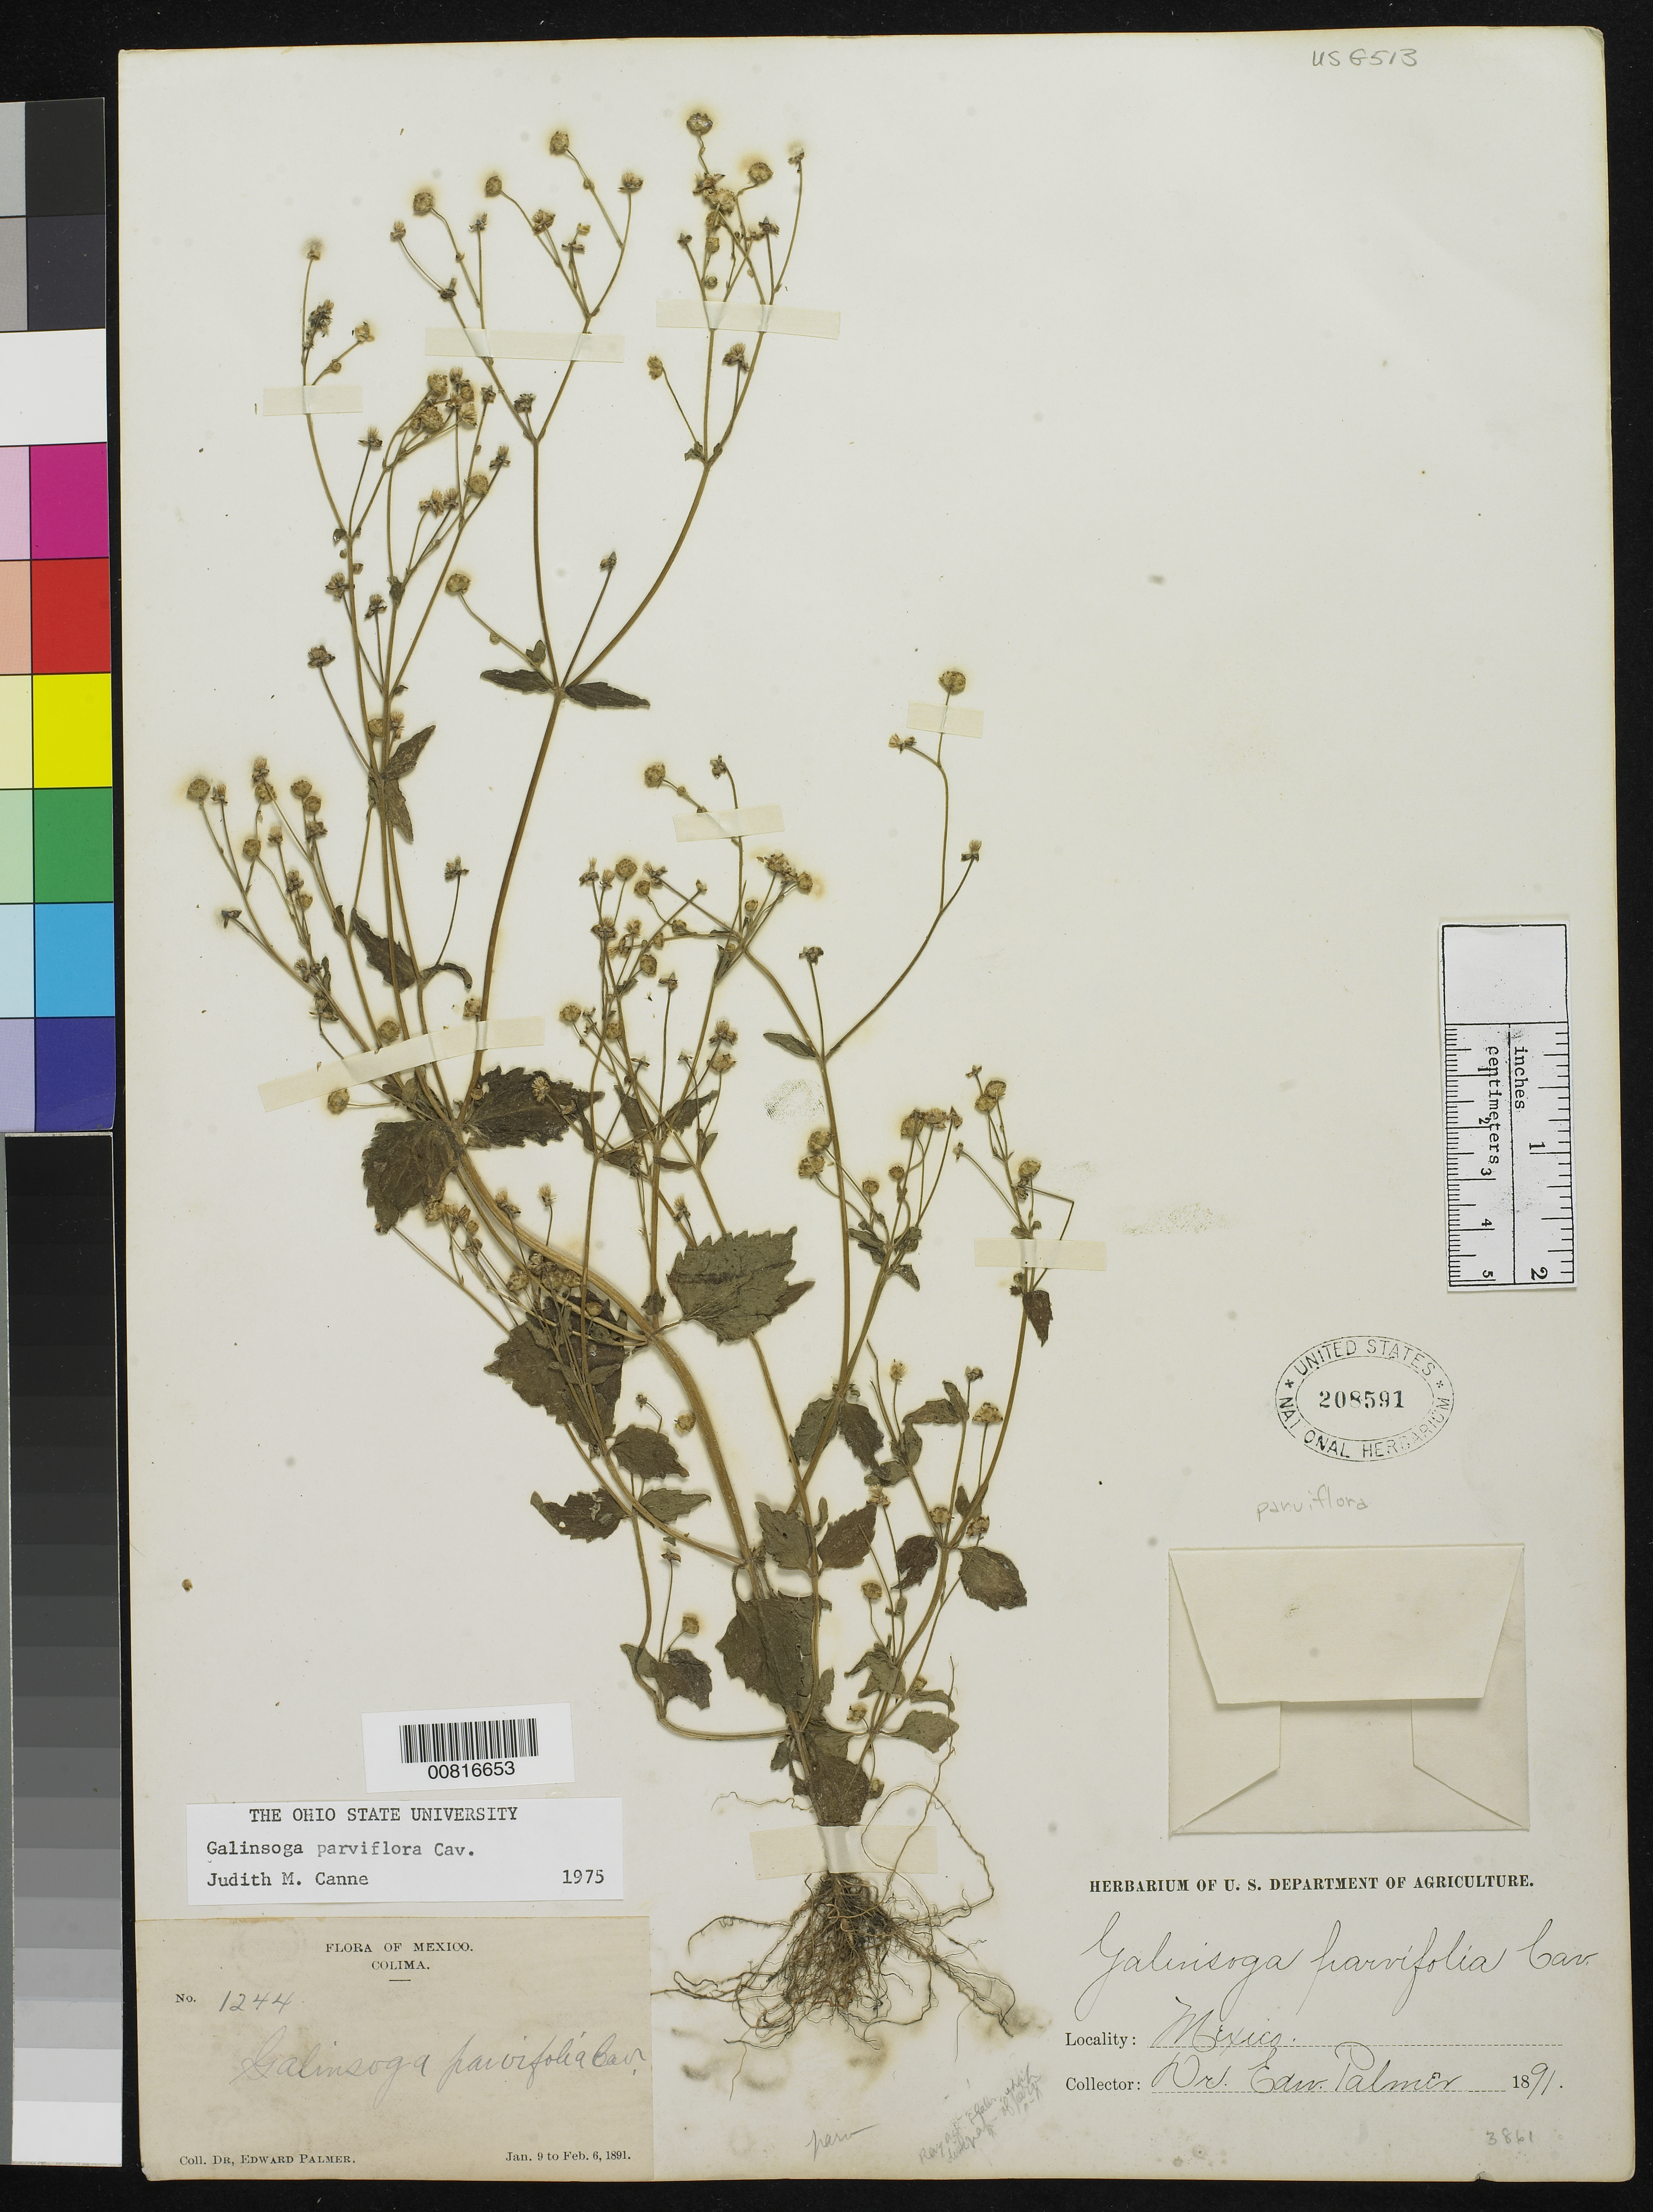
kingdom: Plantae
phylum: Tracheophyta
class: Magnoliopsida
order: Asterales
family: Asteraceae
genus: Galinsoga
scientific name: Galinsoga parviflora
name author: Cav.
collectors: E. Palmer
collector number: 1244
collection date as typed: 09 Jan 1891 to 06 Feb 1891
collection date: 1891-01-09/1891-02-06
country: Mexico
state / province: Colima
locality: Colima.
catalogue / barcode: US 208591